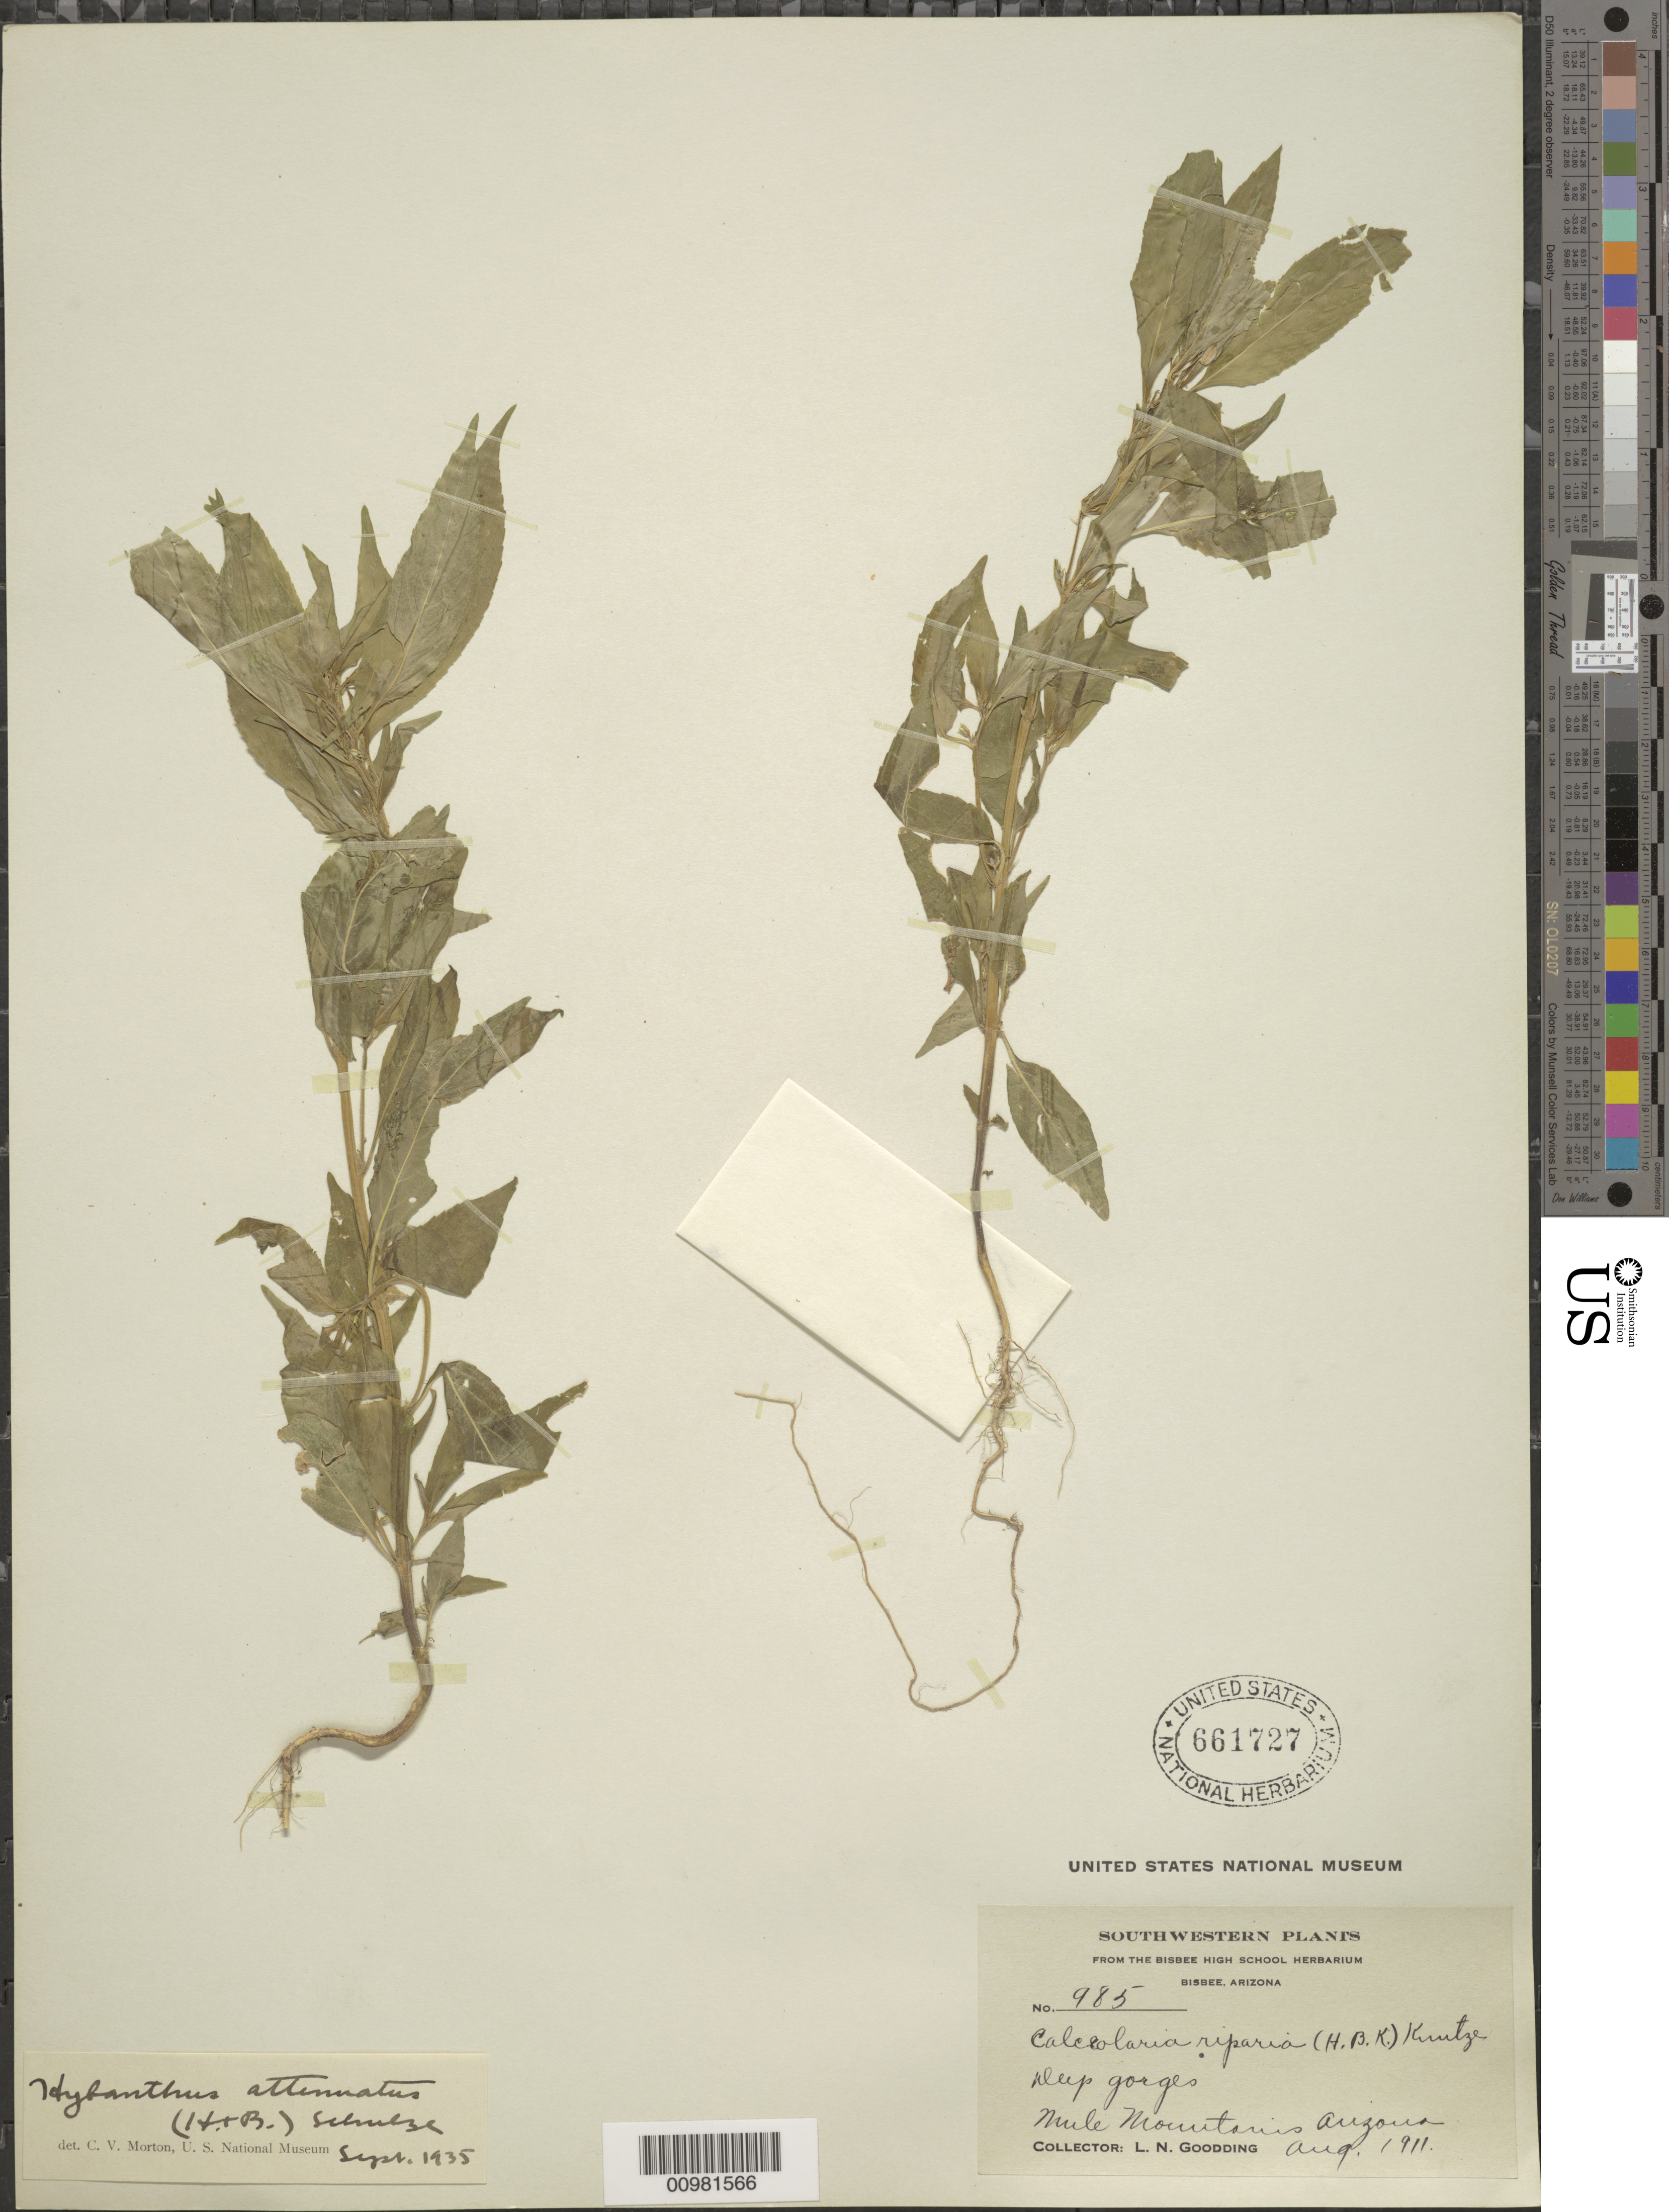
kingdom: Plantae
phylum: Tracheophyta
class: Magnoliopsida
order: Malpighiales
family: Violaceae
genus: Pombalia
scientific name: Pombalia attenuata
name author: (Humb. & Bonpl. ex Willd.) Paula-Souza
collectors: L. N. Goodding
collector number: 985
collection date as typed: Aug 1911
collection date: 1911-08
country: United States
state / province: Arizona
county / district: Cochise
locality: Mule Mountains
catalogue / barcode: US 661727